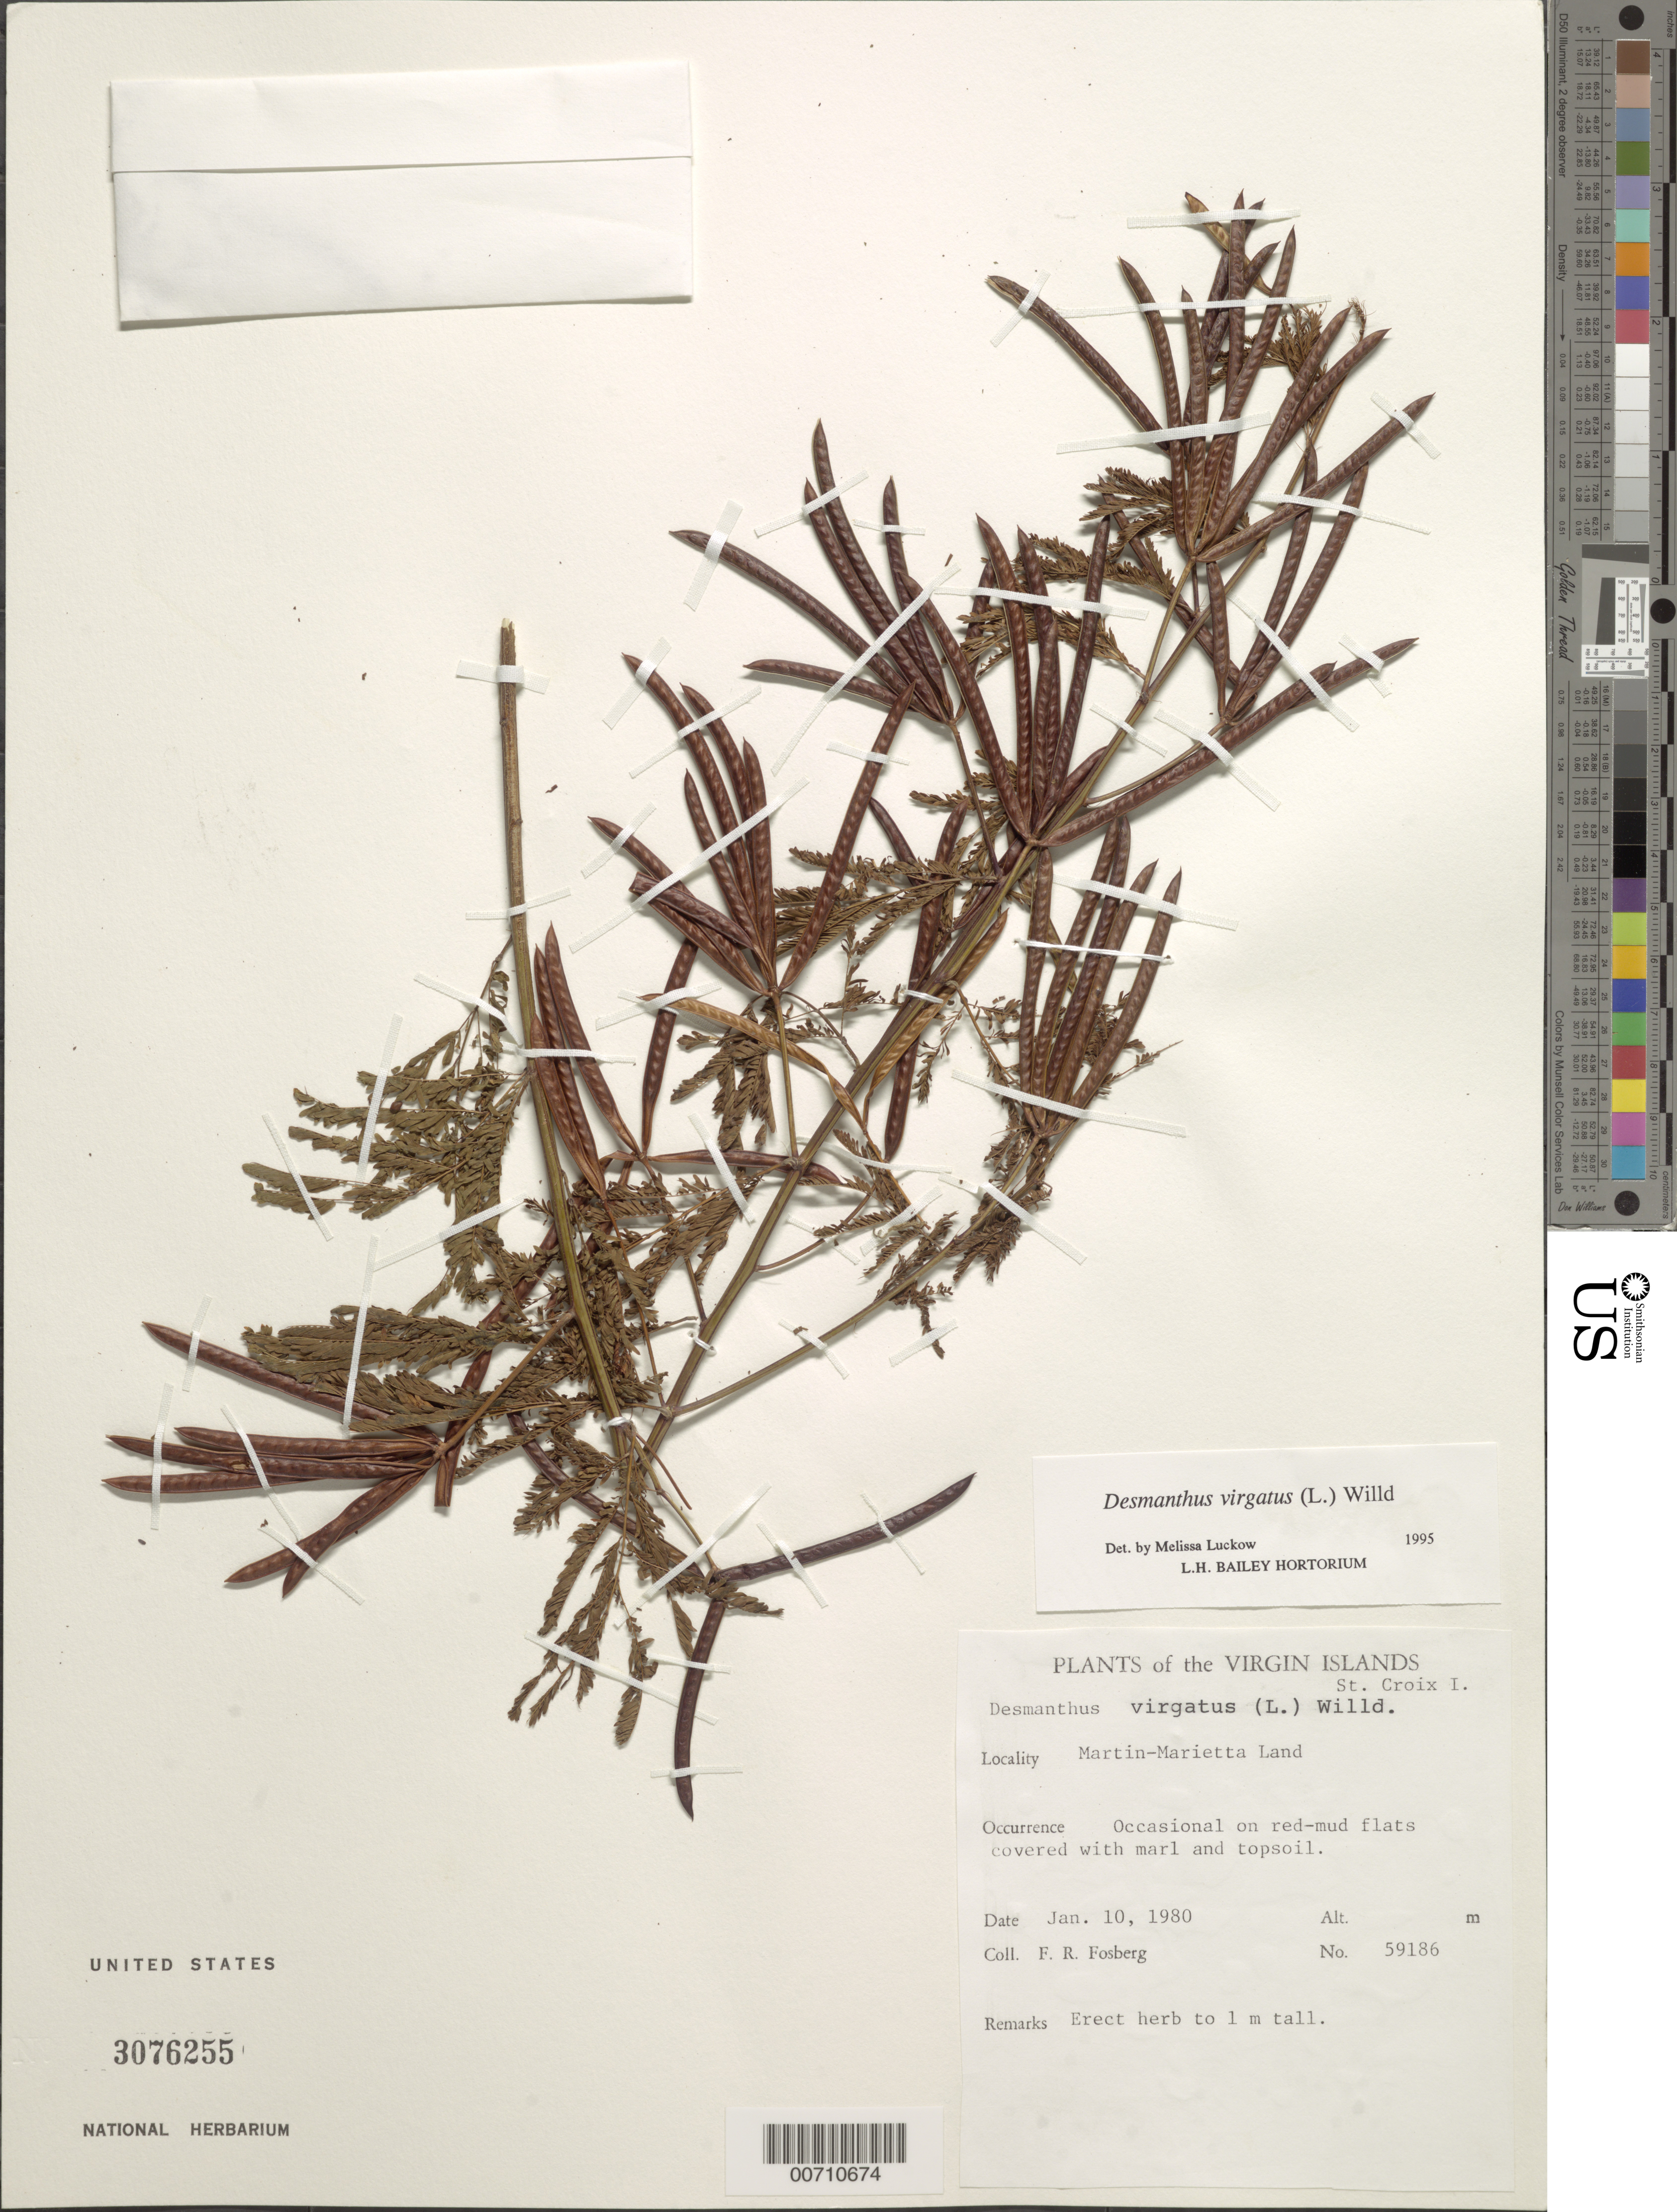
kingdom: Plantae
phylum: Tracheophyta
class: Magnoliopsida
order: Fabales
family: Fabaceae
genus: Desmanthus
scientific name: Desmanthus virgatus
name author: (L.) Willd.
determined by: Luckow, M. A.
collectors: F. R. Fosberg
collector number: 59186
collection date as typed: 10 Jan 1980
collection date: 1980-01-10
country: U.S. Virgin Islands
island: St. Croix Island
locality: Martin-Marietta Land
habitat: On red-mud flats covered w/marl and topsoil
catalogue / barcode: US 3076255